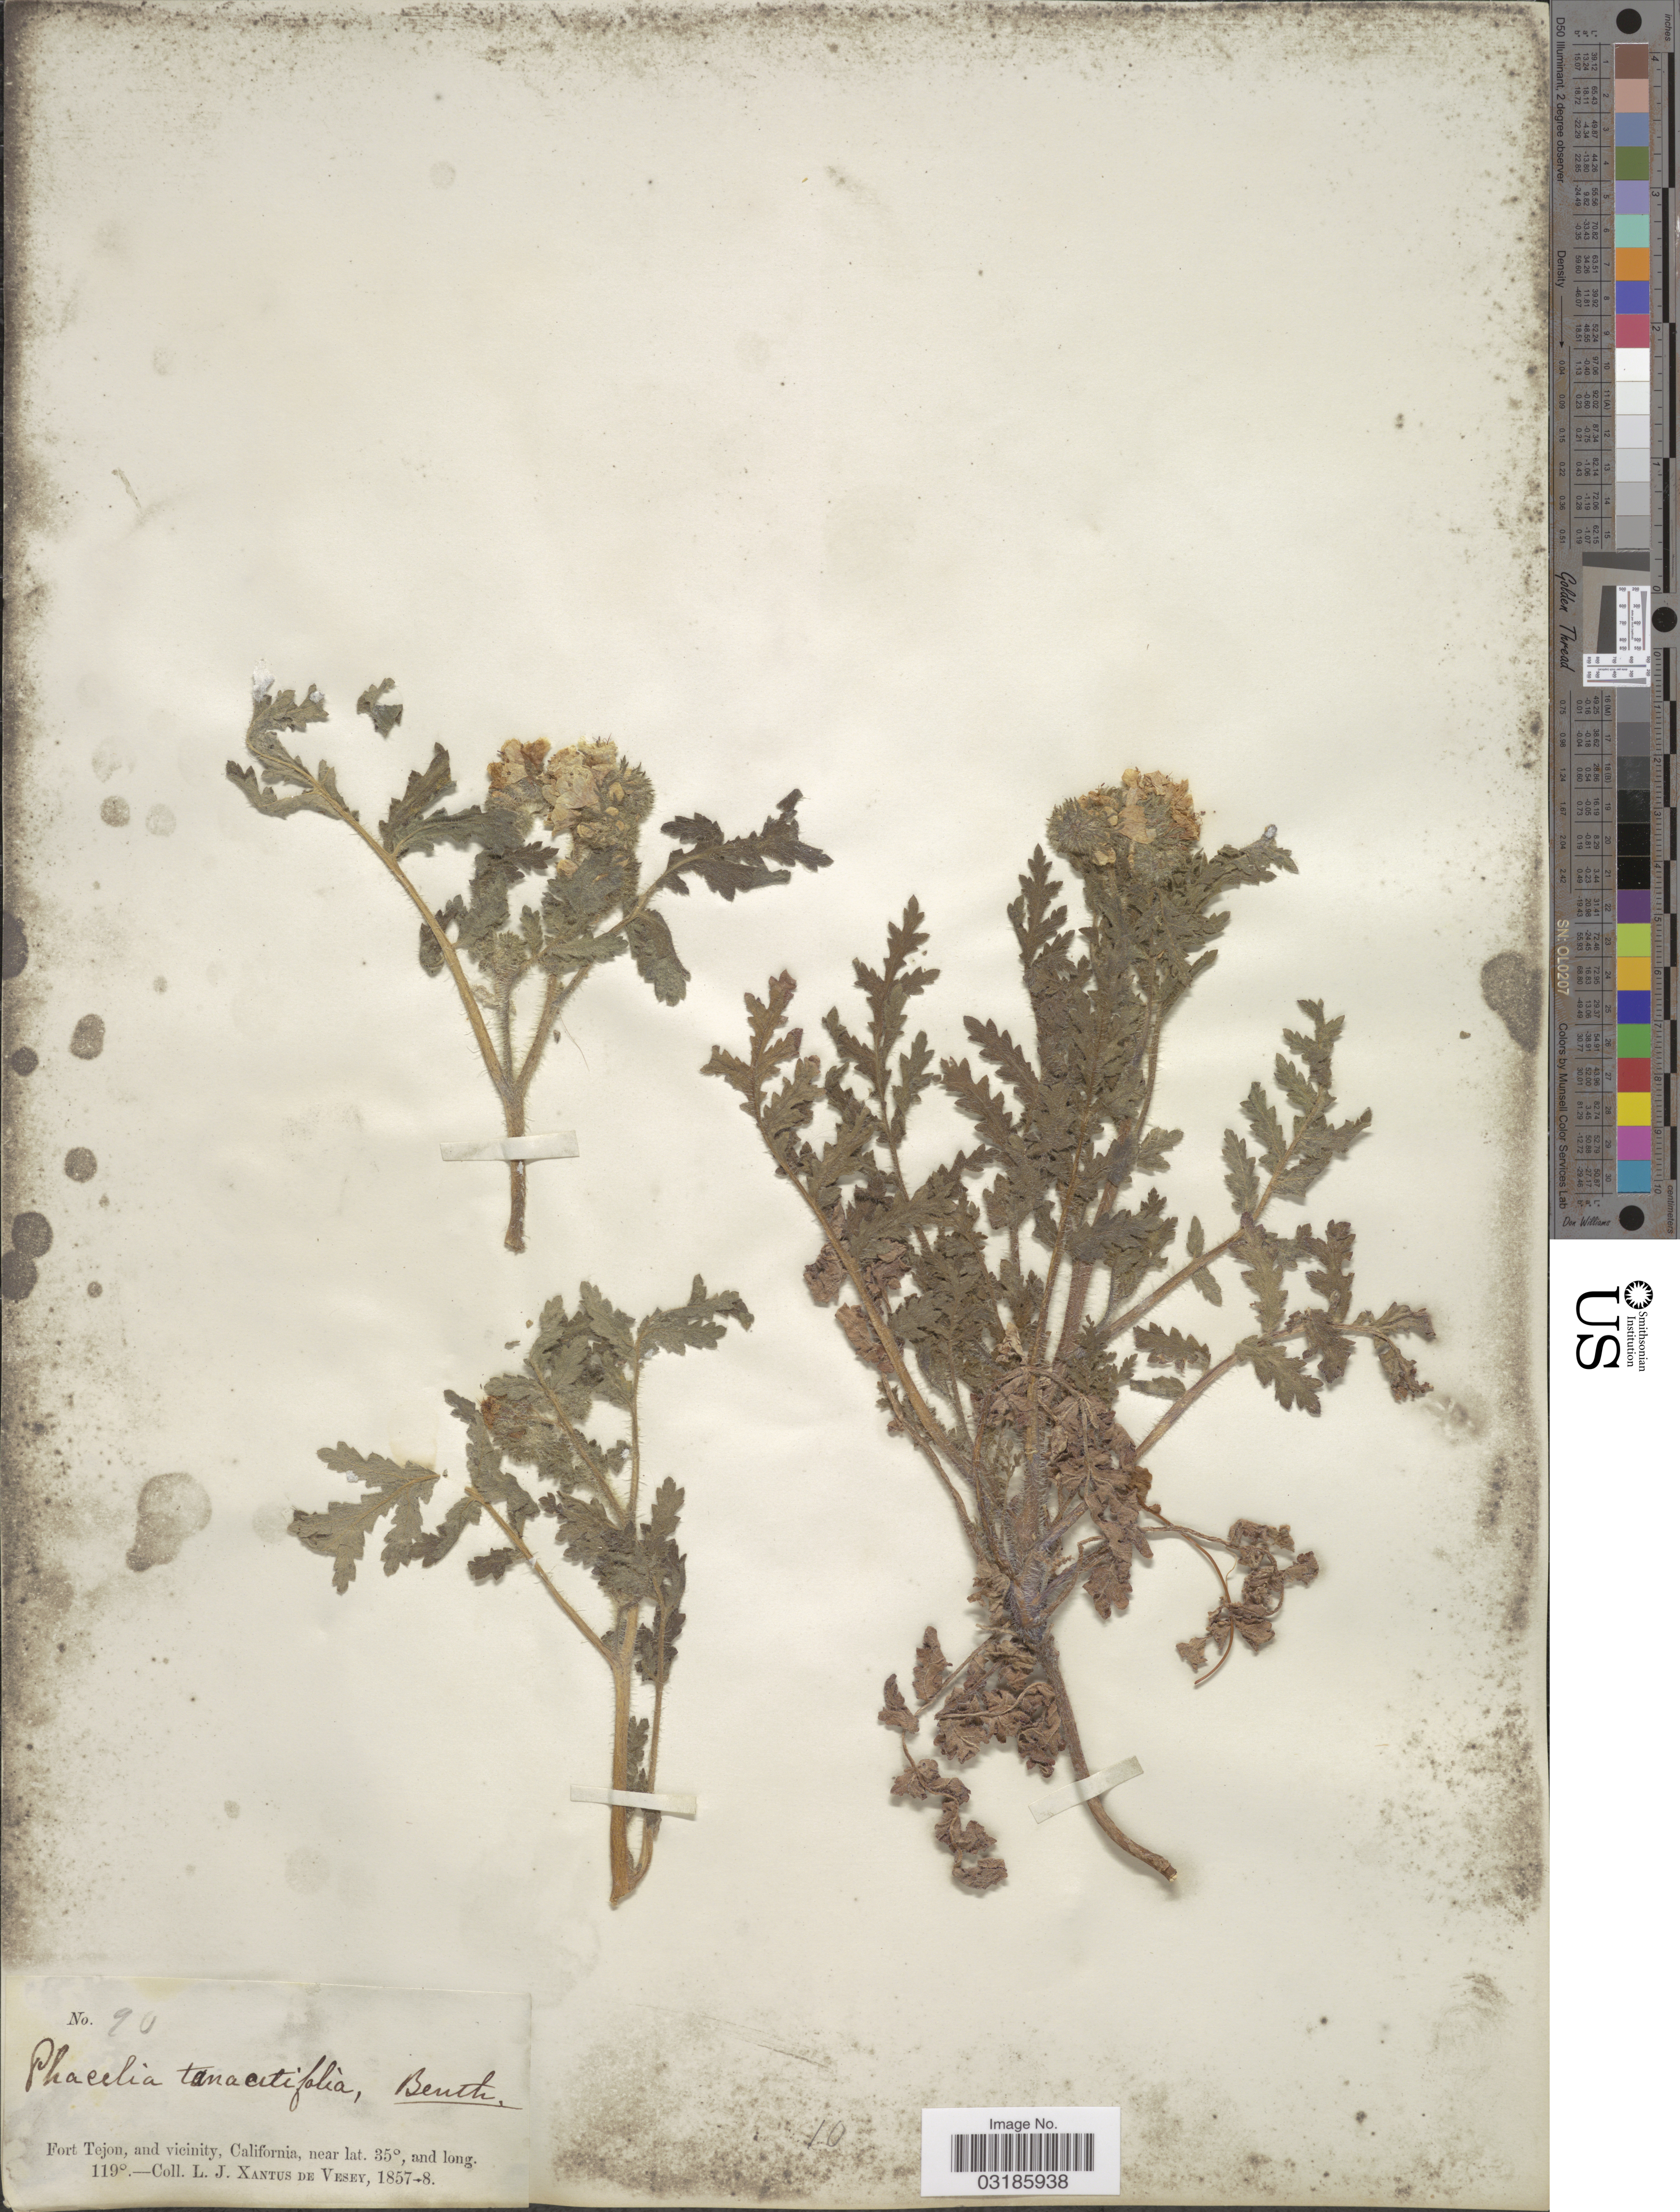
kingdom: Plantae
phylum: Tracheophyta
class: Magnoliopsida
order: Boraginales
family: Hydrophyllaceae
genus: Phacelia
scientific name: Phacelia ramosissima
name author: Douglas ex Lehm.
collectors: L. Xantus de Vesey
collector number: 90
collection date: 1857/1858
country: United States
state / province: California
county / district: Kern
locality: Fort Tejon, and vicinity.